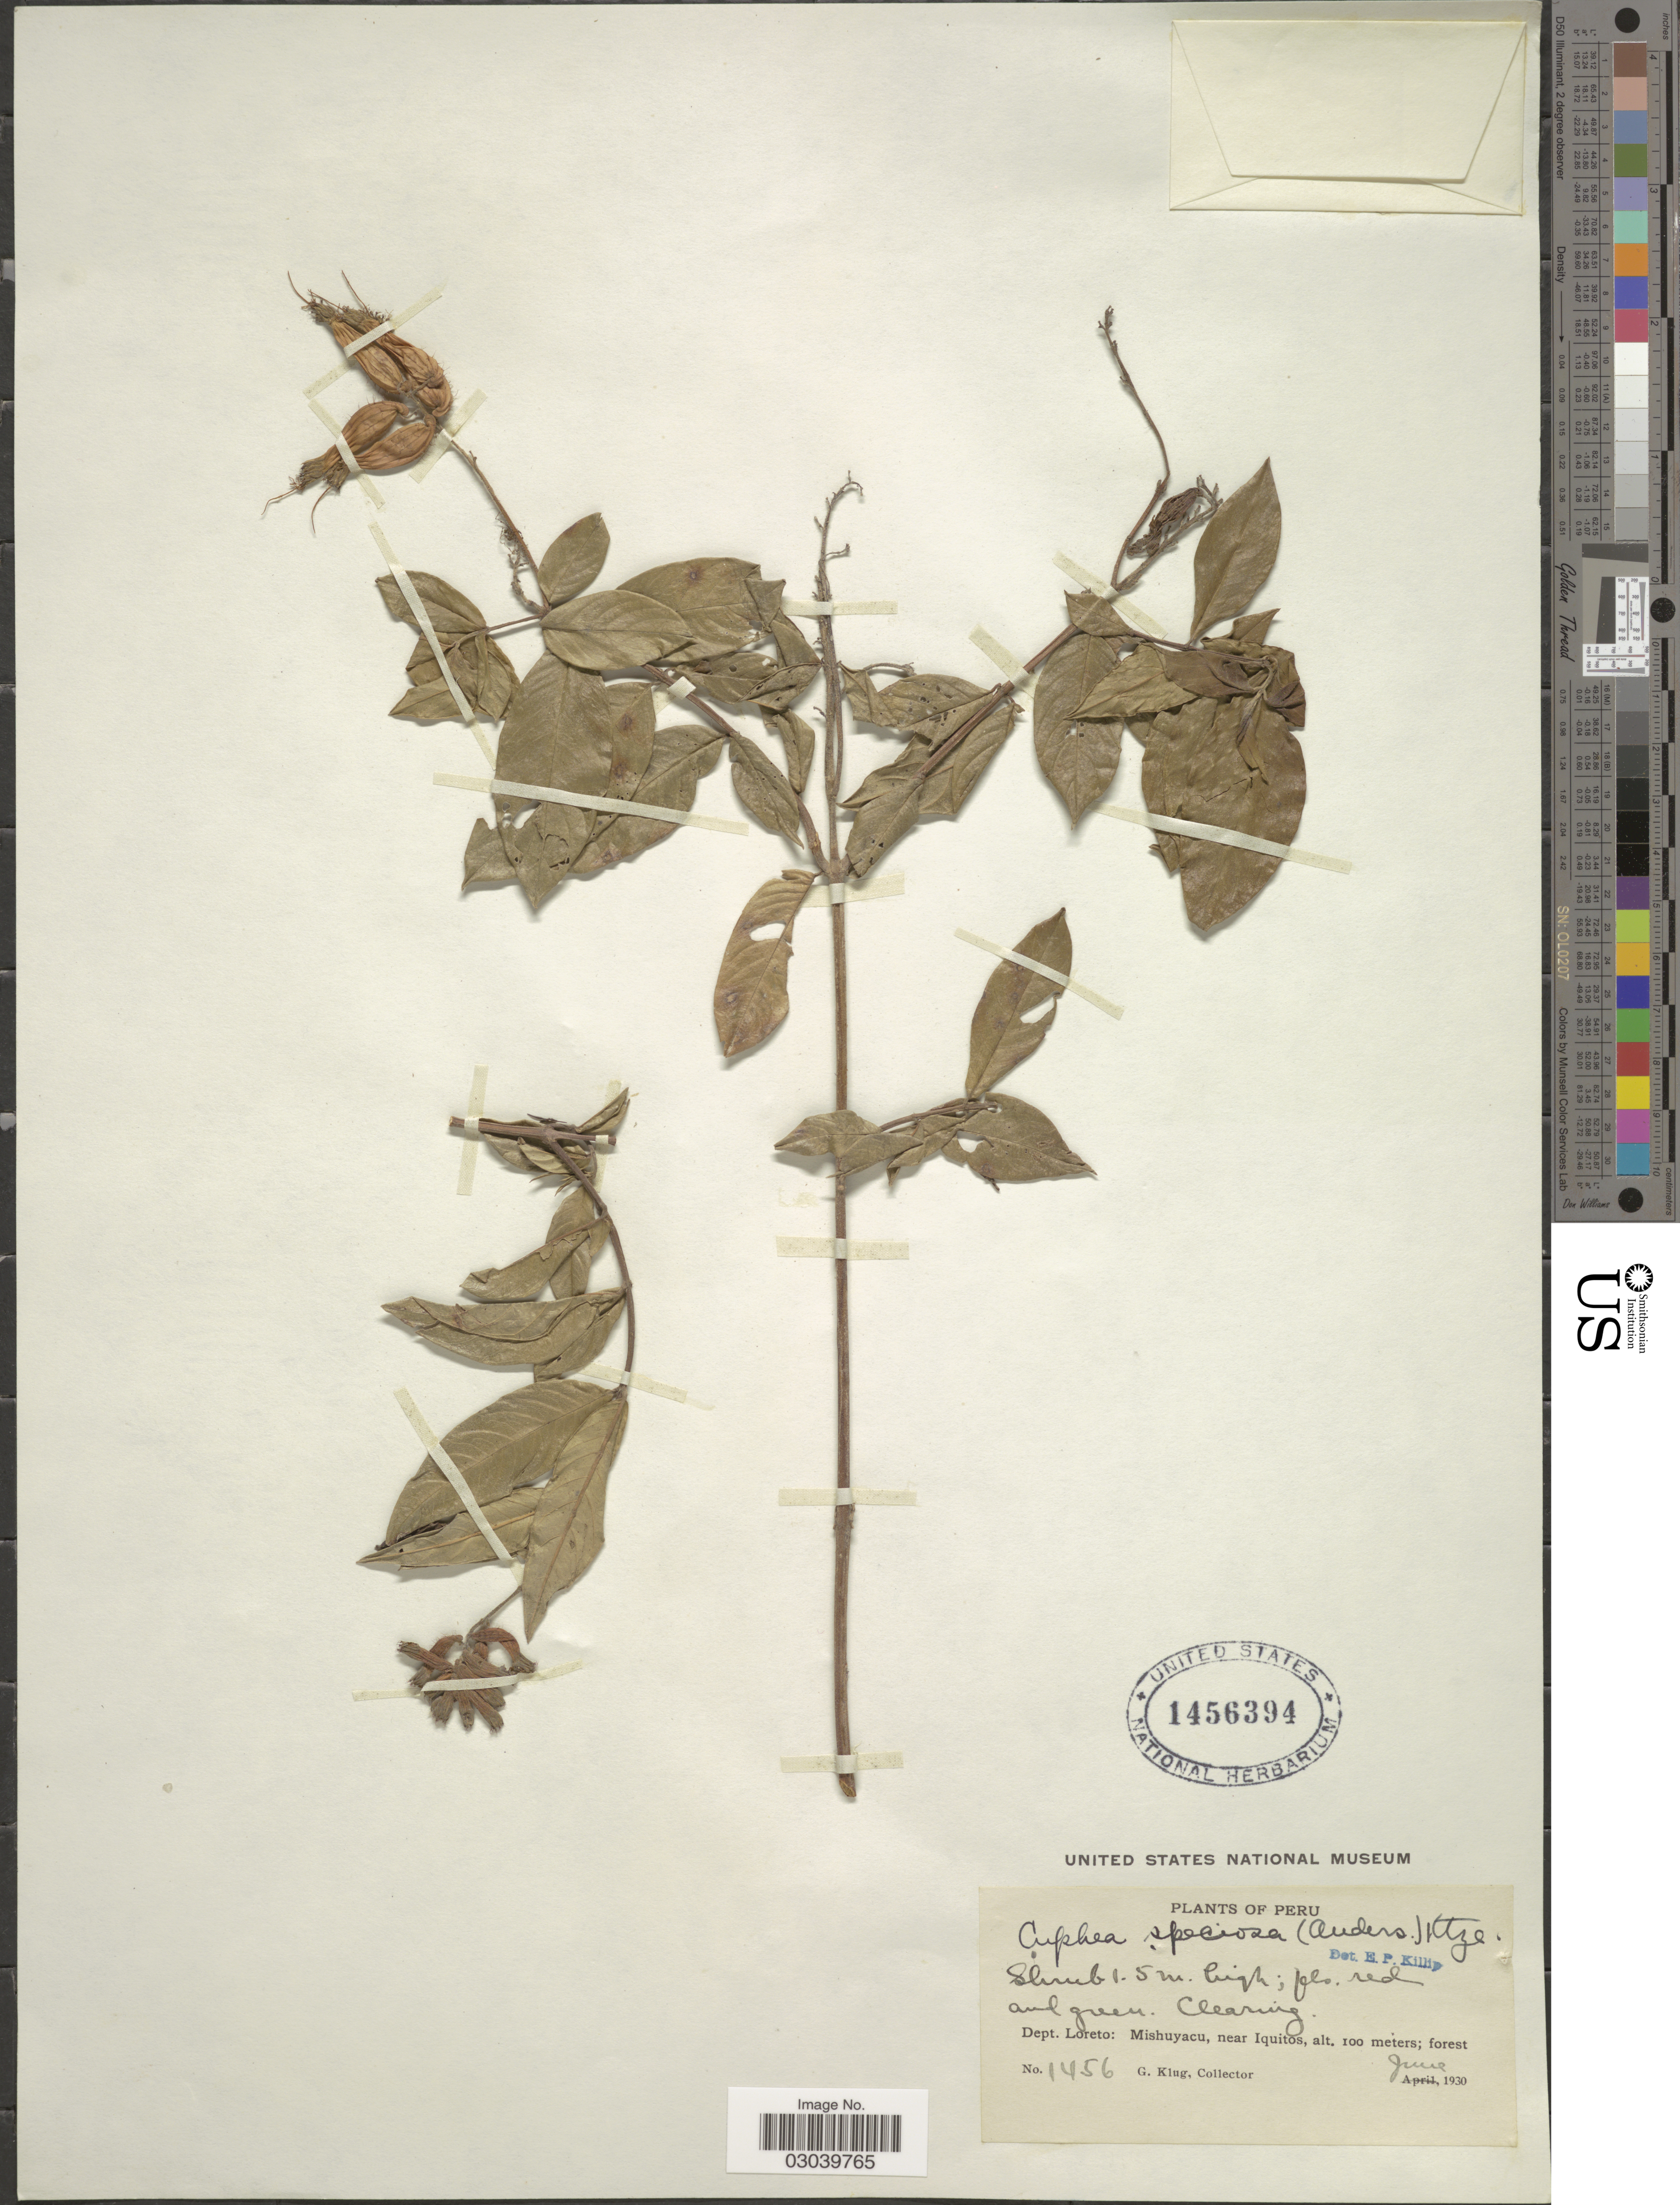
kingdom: Plantae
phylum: Tracheophyta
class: Magnoliopsida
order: Myrtales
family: Lythraceae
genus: Cuphea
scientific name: Cuphea melvilla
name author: Lindl.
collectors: G. Klug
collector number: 1456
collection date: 1930-06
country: Peru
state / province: Loreto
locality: Dept. Loreto: Mishuyacu, near Iquitos.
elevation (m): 100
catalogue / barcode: US 1456394